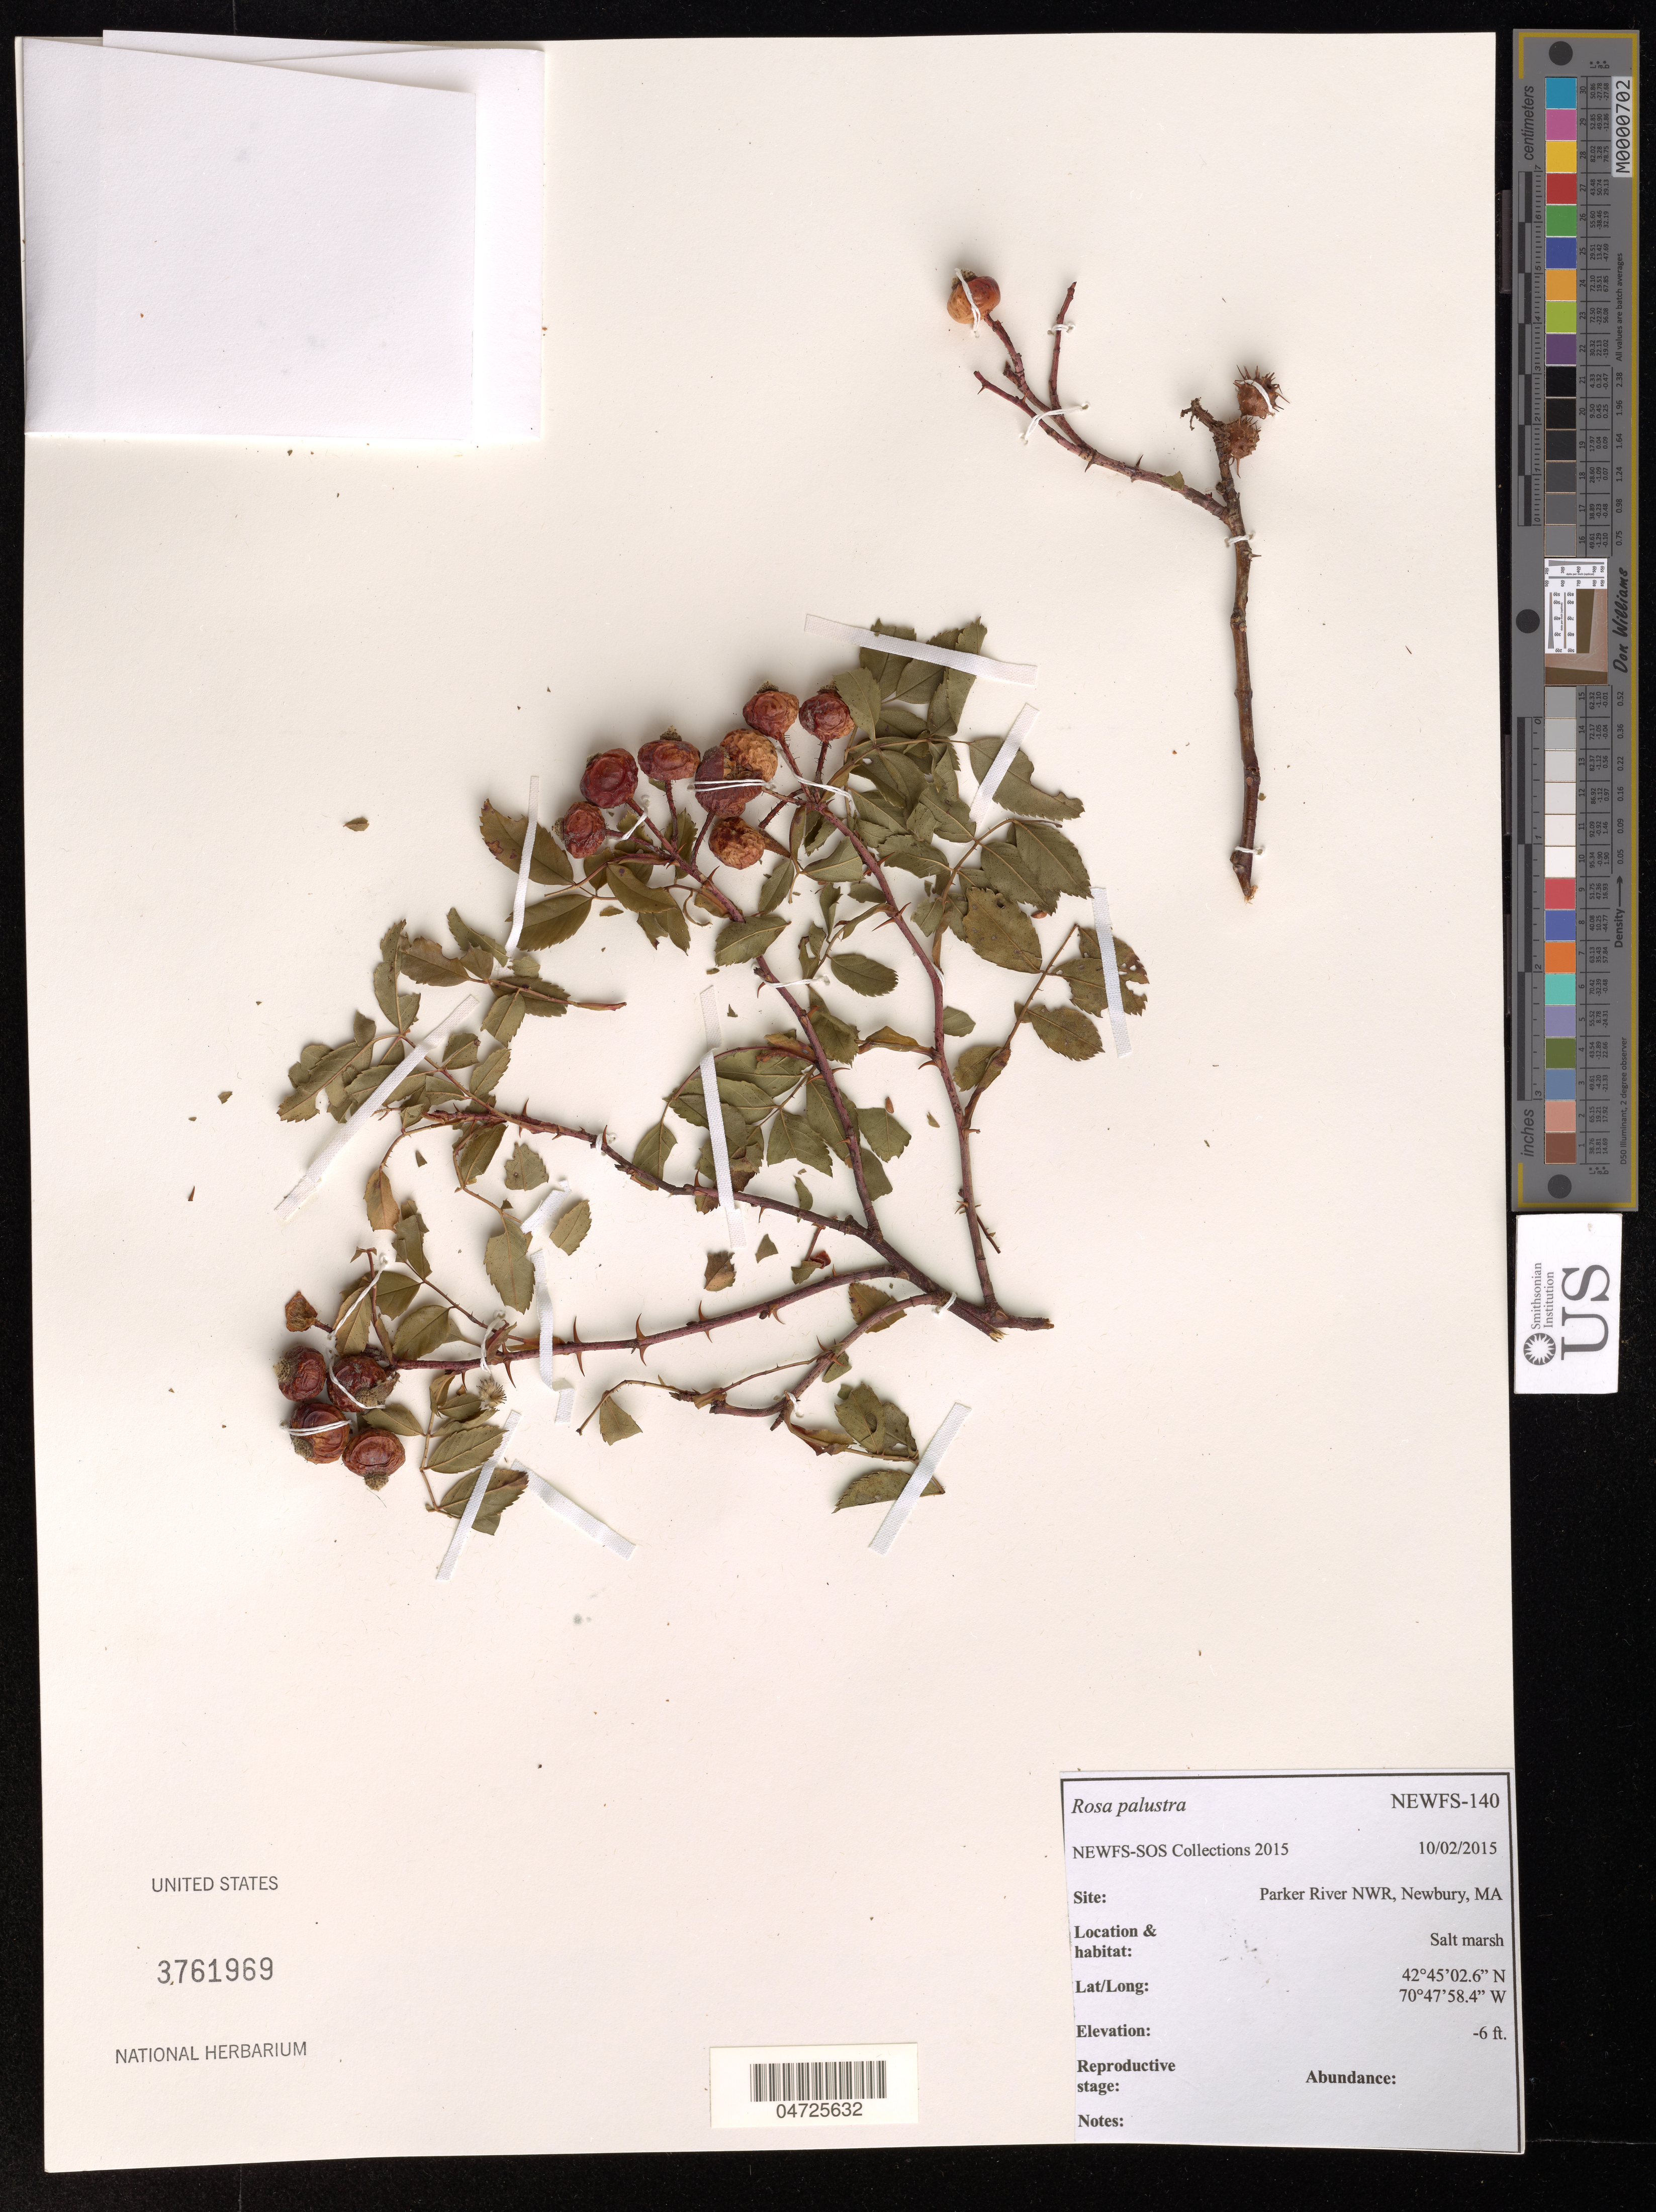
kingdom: Plantae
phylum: Tracheophyta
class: Magnoliopsida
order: Rosales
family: Rosaceae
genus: Rosa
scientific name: Rosa palustris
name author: Marshall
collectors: NEWFS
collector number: NEWFS-140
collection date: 2015-10-02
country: United States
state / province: Massachusetts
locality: Parker River NWR, Newbury.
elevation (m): -2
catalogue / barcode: US 3761969